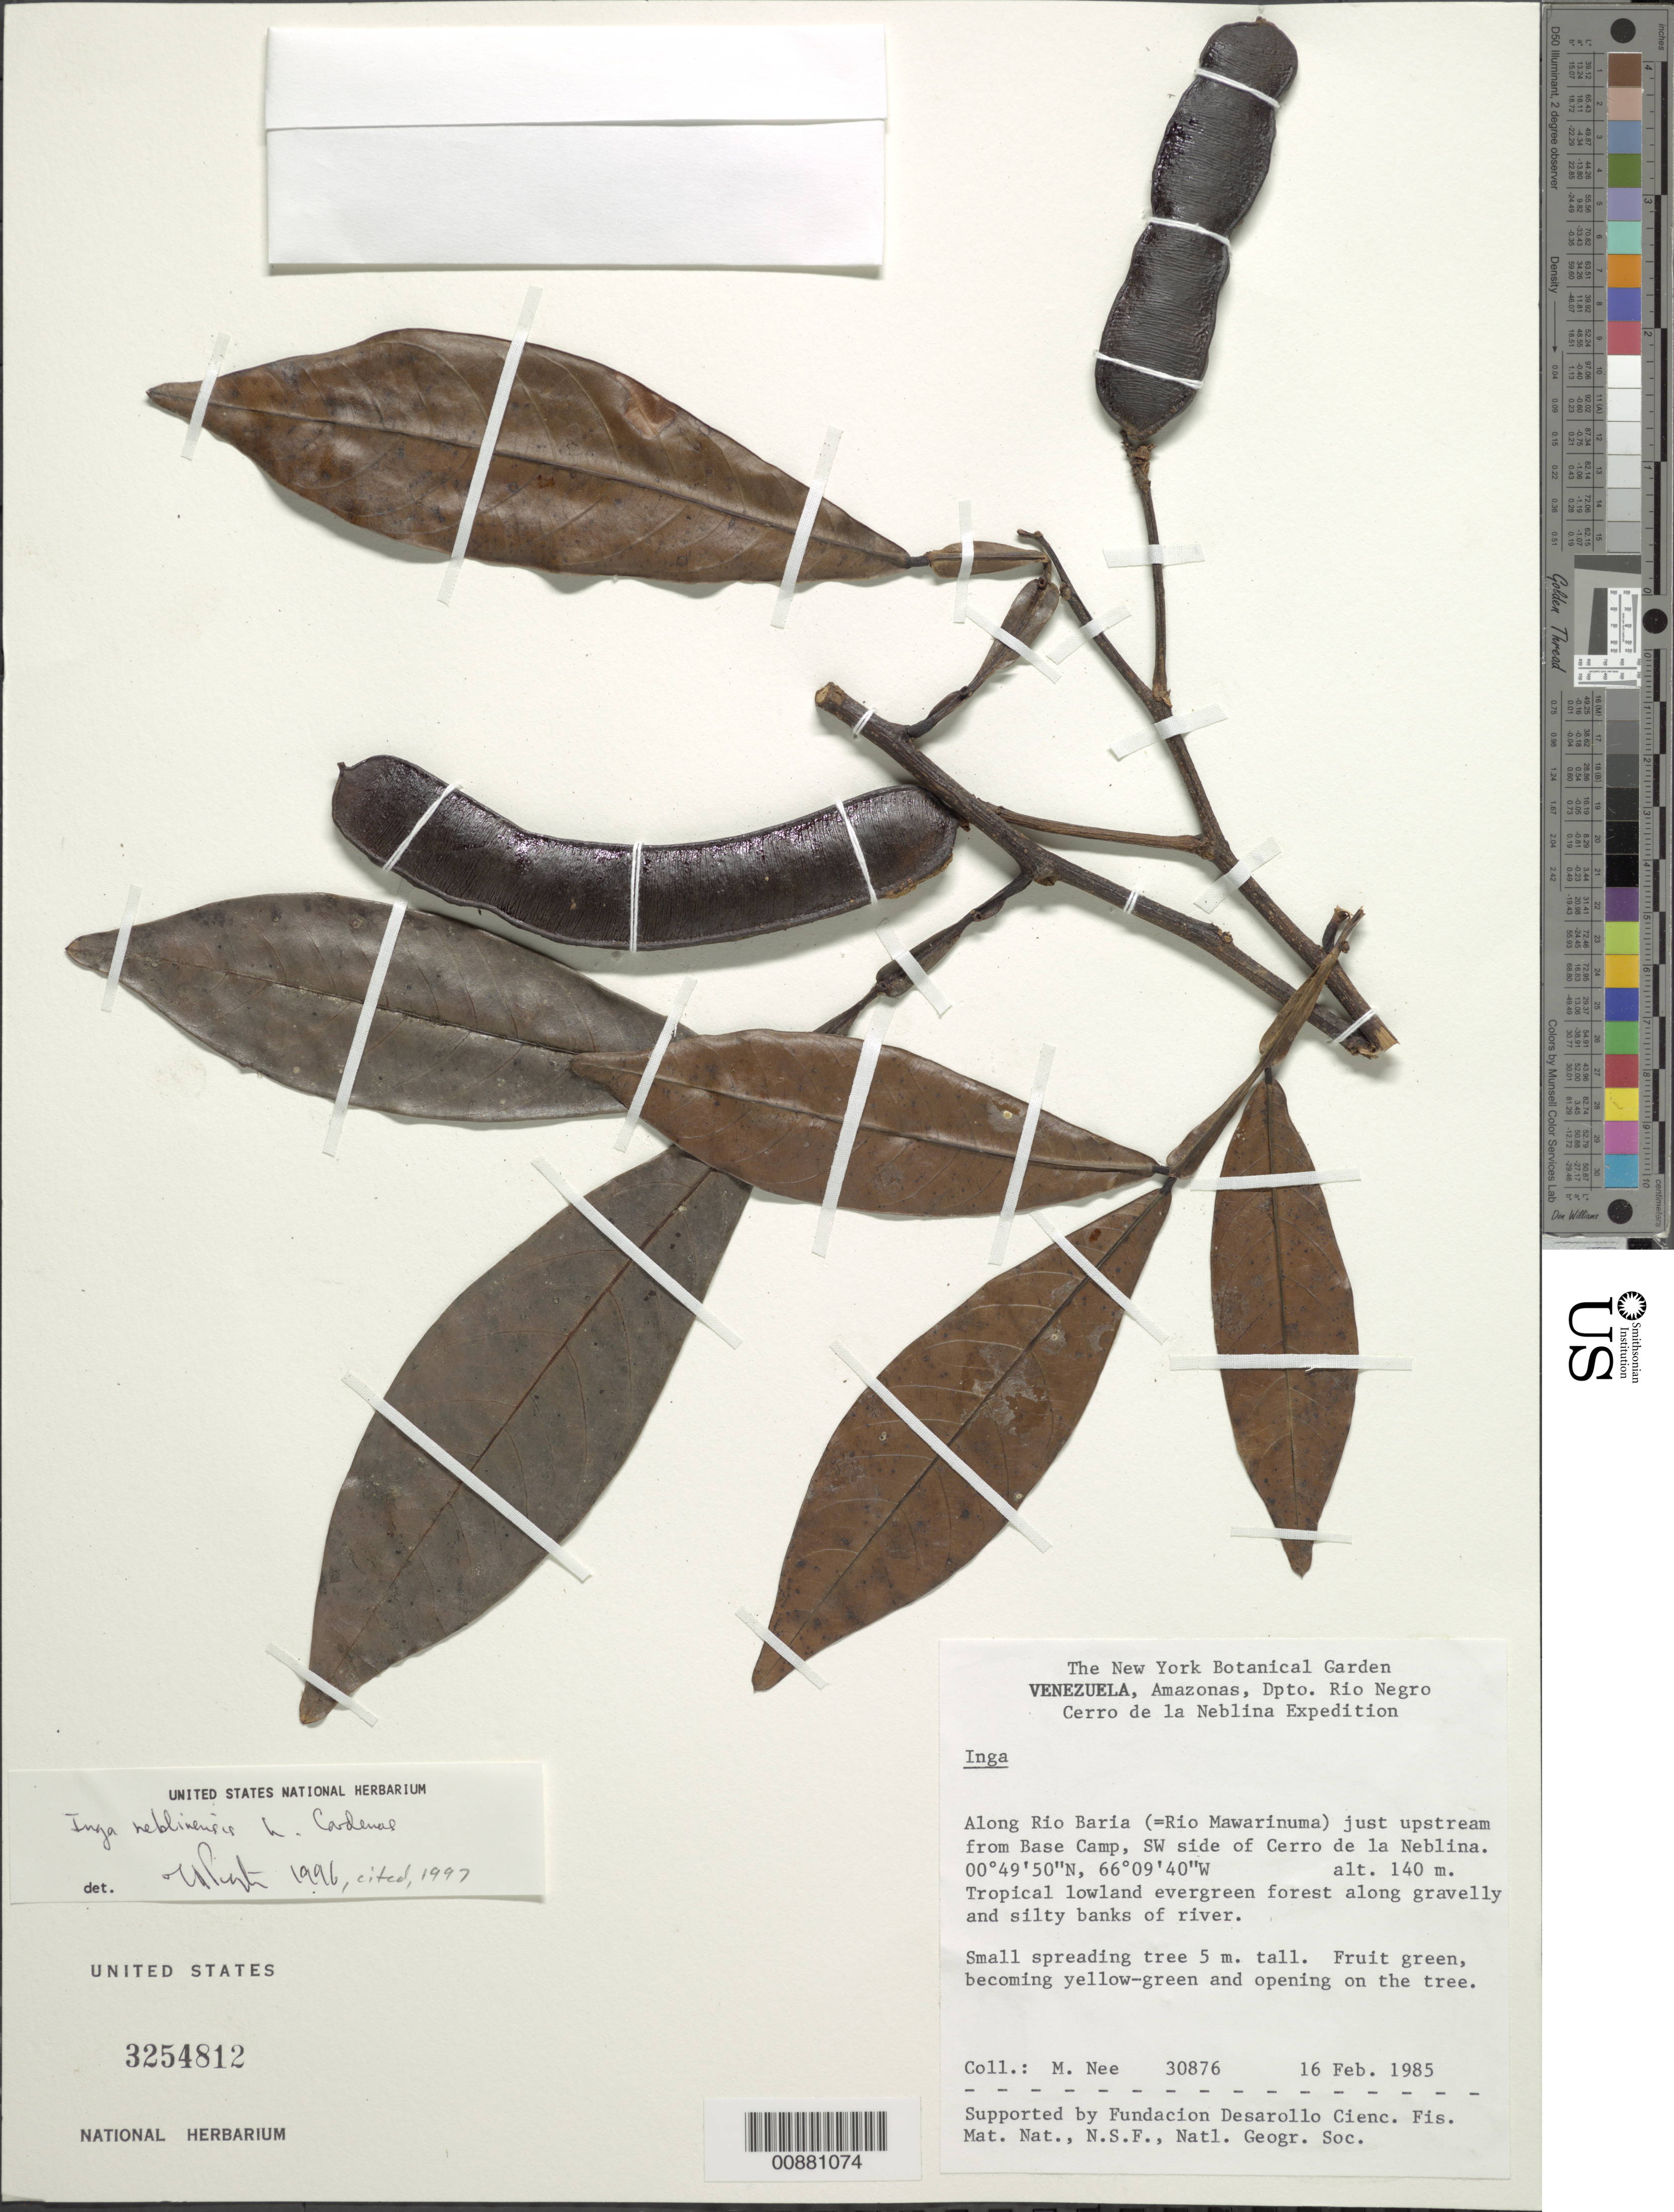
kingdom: Plantae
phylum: Tracheophyta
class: Magnoliopsida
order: Fabales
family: Fabaceae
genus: Inga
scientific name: Inga neblinensis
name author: L. Cárdenas & De Martino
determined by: Pennington, T. D., (K)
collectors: M. Nee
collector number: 30876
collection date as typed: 16-Feb-85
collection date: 1985-02-16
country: Venezuela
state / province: Amazonas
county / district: Río Negro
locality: Río Baria (Río Mawarinuma) just upstream from Base Camp, SW side of Cerro de la Neblina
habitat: Tropical lowland evergreen forest along gravelly, silty banks of river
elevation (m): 140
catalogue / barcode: US 3254812